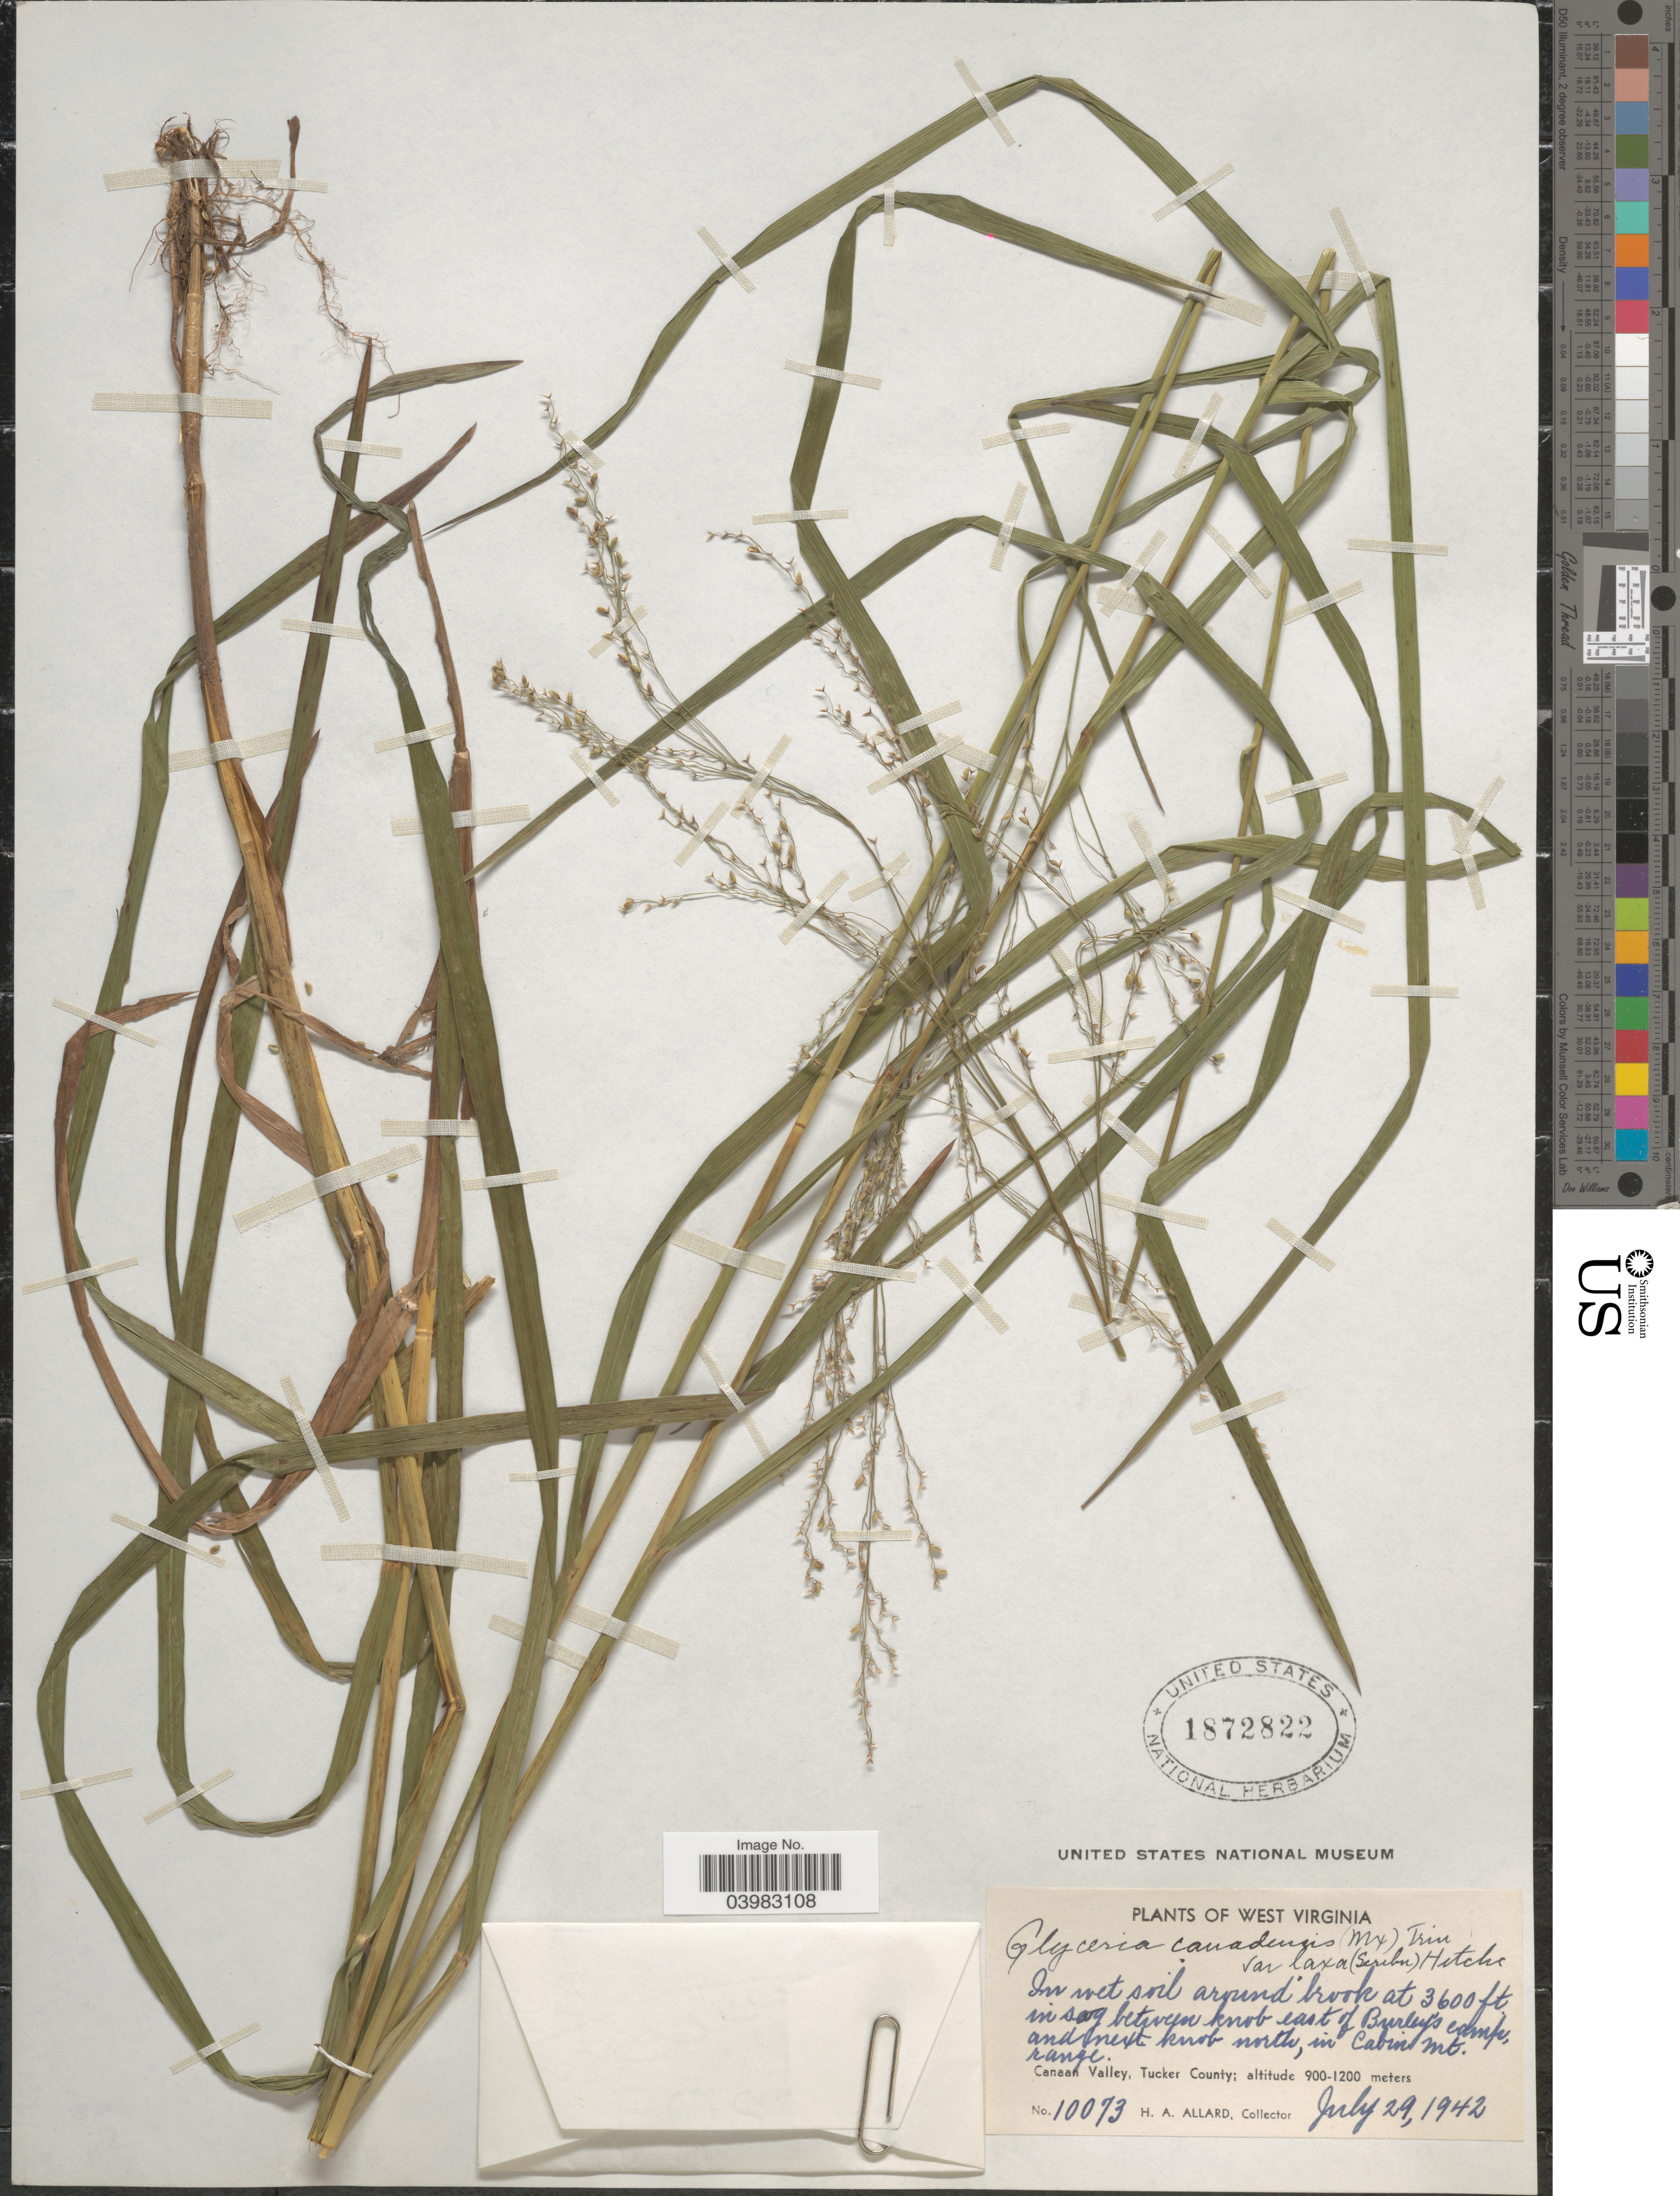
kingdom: Plantae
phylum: Tracheophyta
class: Liliopsida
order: Poales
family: Poaceae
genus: Glyceria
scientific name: Glyceria canadensis var. laxa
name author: (Scribn.) Hitchc.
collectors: H. A. Allard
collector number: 10073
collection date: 1942-07-29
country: United States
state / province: West Virginia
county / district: Tucker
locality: Between knob east of Burley's camp, and next knob north, in Cabin Mt. range. Canaan Valley, Tucker County.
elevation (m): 900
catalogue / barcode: US 1872822